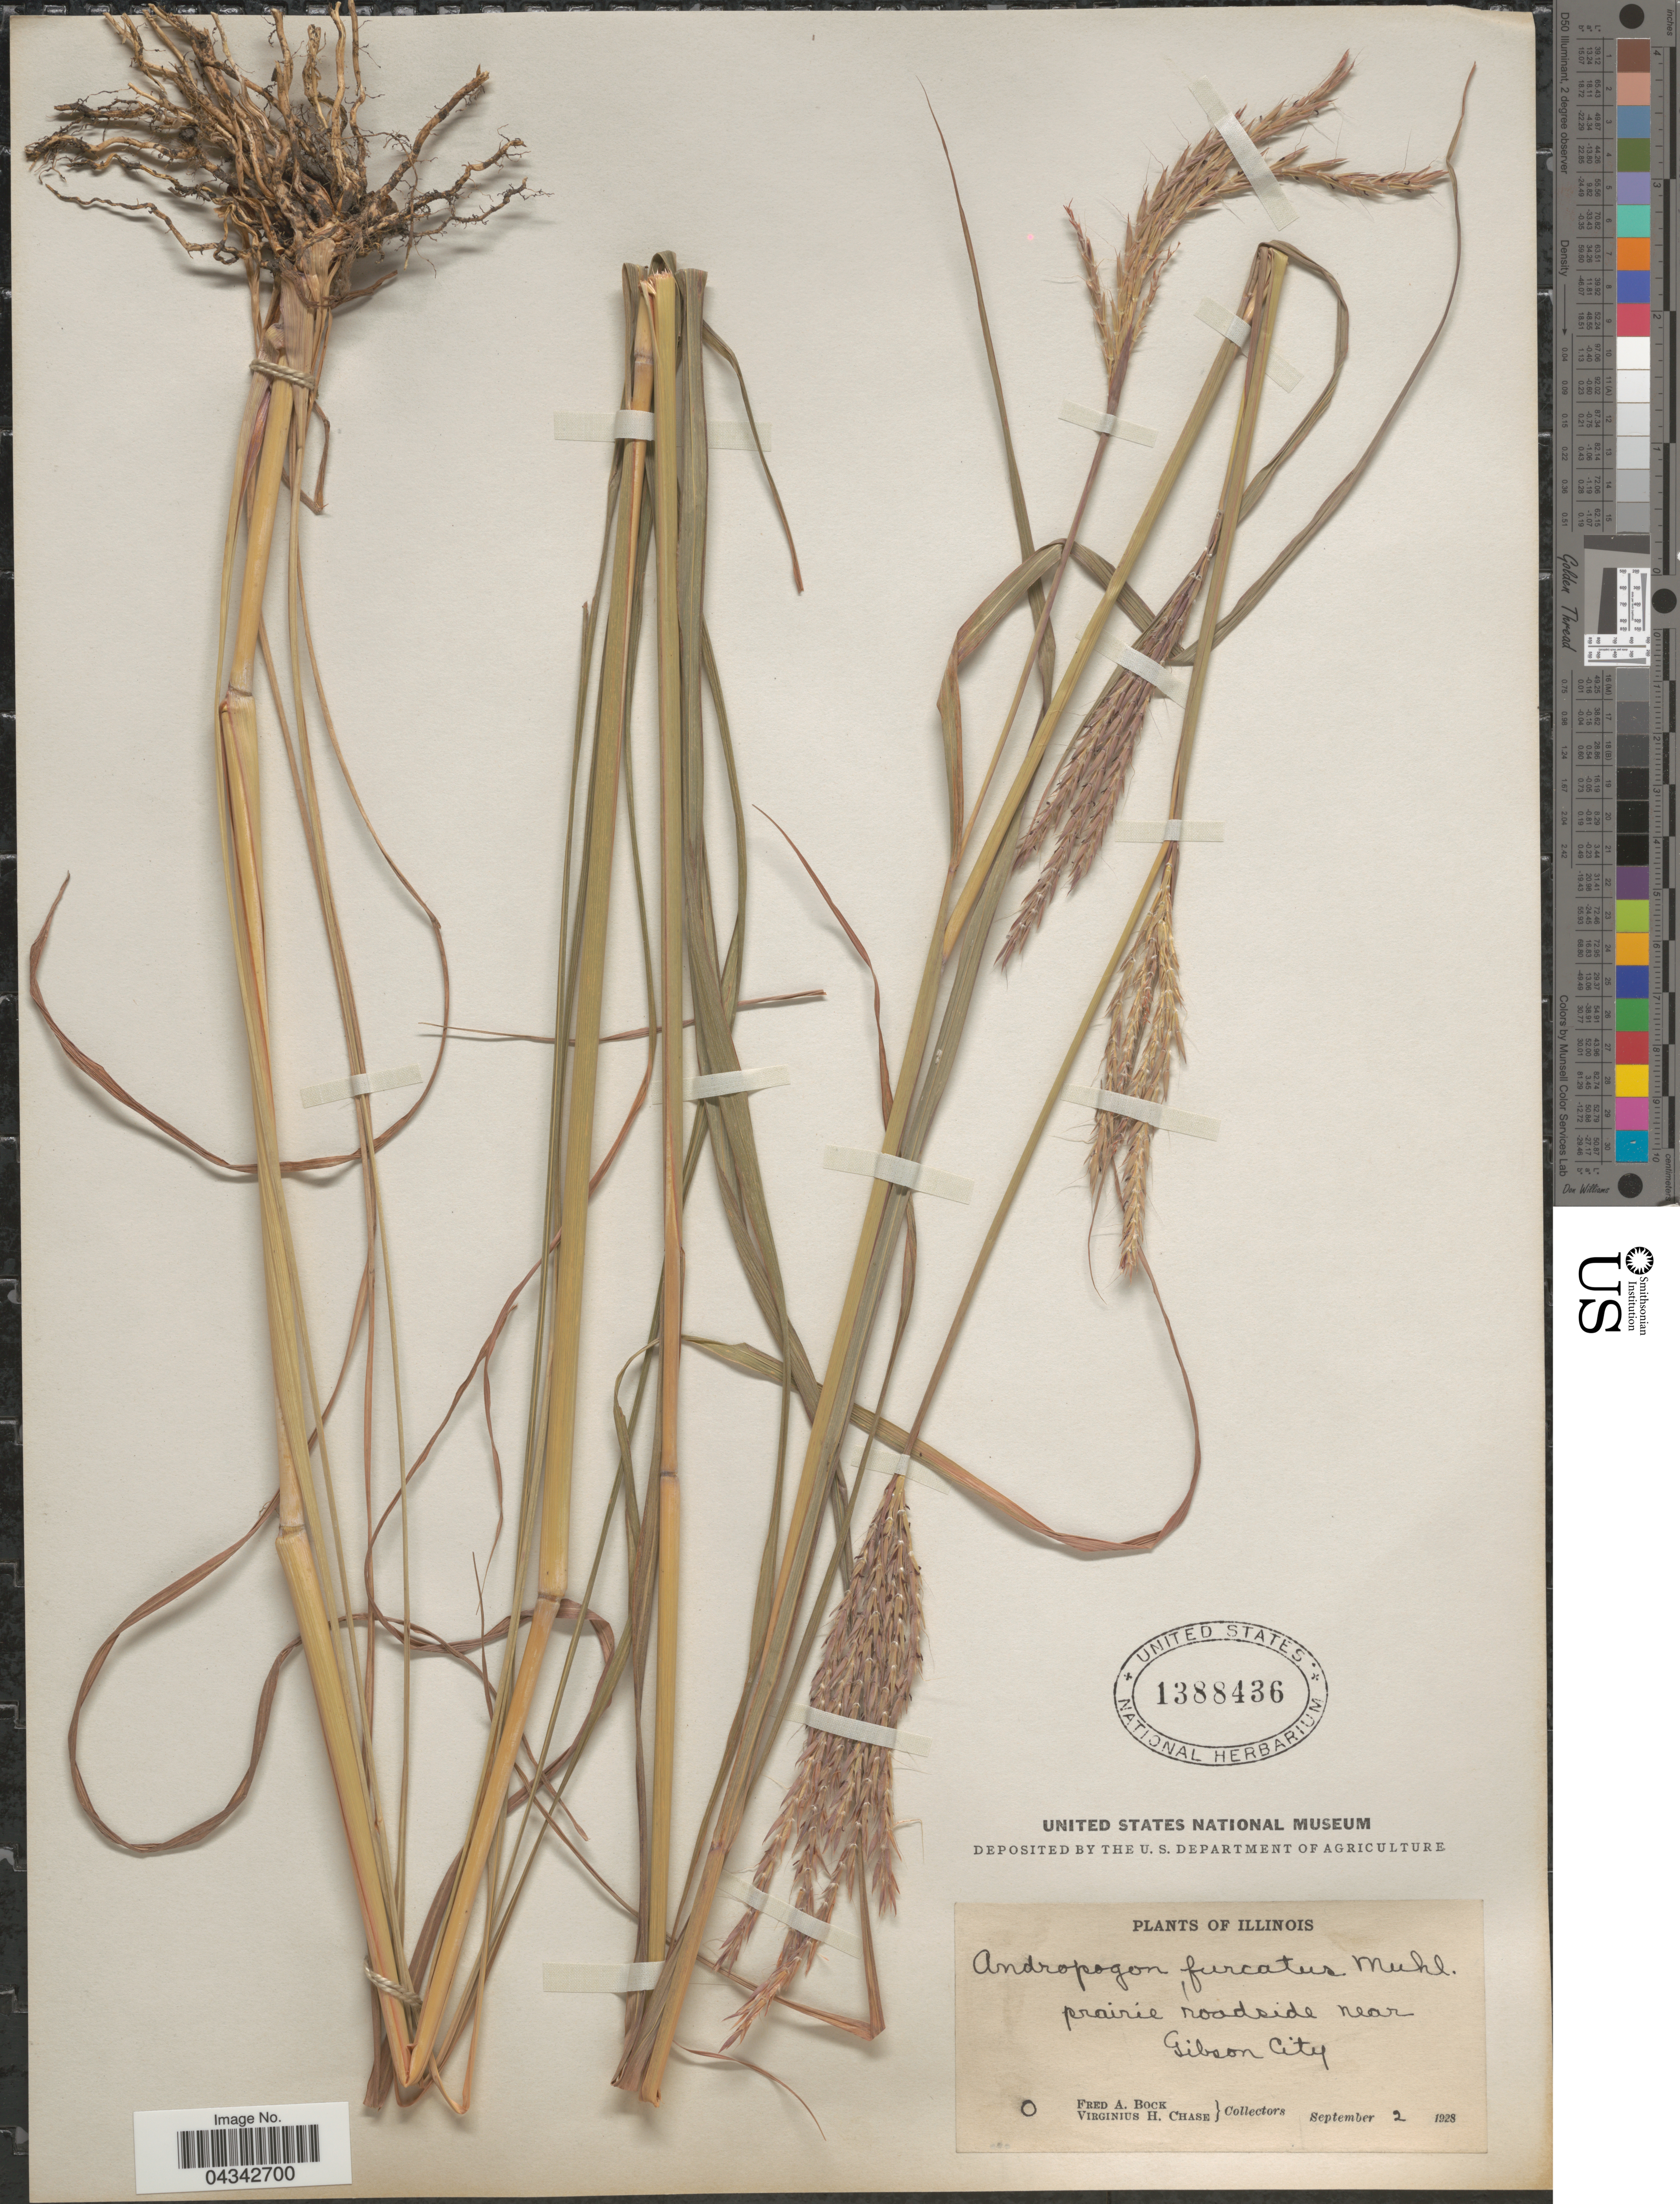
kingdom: Plantae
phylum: Tracheophyta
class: Liliopsida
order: Poales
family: Poaceae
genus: Andropogon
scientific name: Andropogon gerardii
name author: Vitman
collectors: F. Bock & V. H. Chase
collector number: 0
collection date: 1928-09-02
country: United States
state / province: Illinois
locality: Prairie roadside near Gibson City.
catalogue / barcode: US 1388436